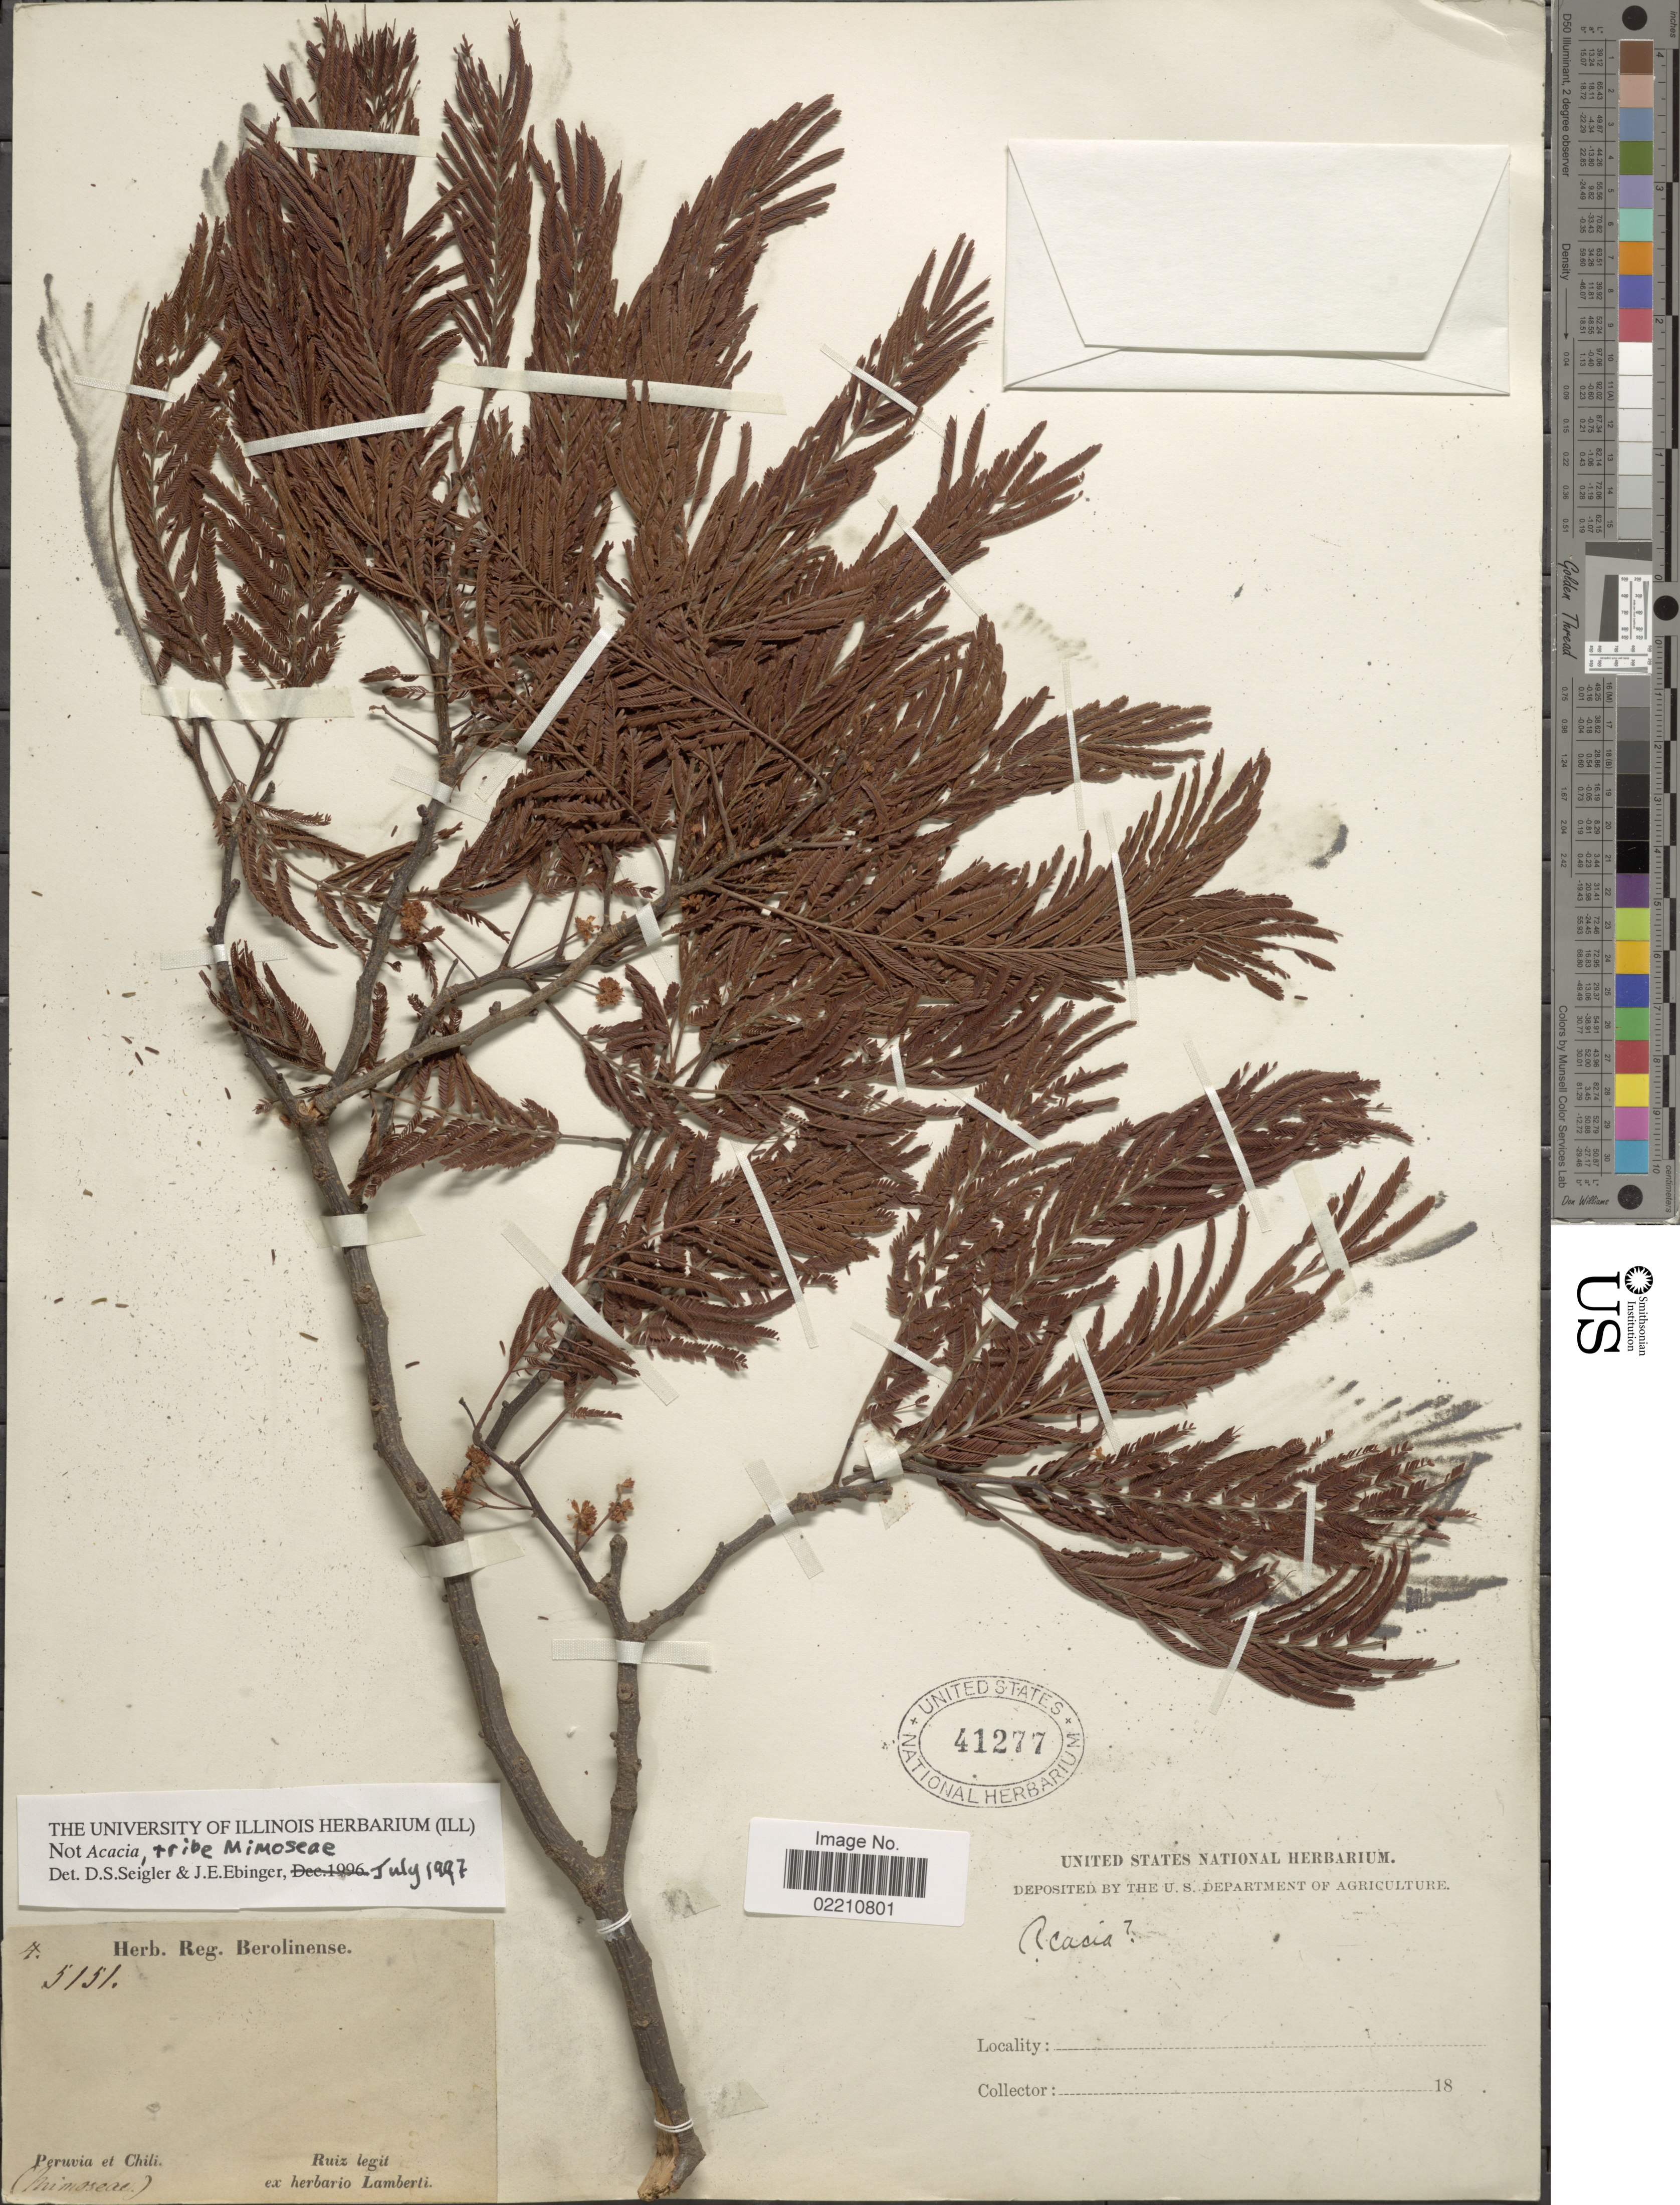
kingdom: Plantae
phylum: Tracheophyta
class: Magnoliopsida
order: Fabales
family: Fabaceae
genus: Anadenanthera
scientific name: Anadenanthera colubrina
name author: (Vell.) Brenan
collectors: Ruiz, --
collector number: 5151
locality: Peruvia et Chili (Mimoseae) [interpreted]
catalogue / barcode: US 41277